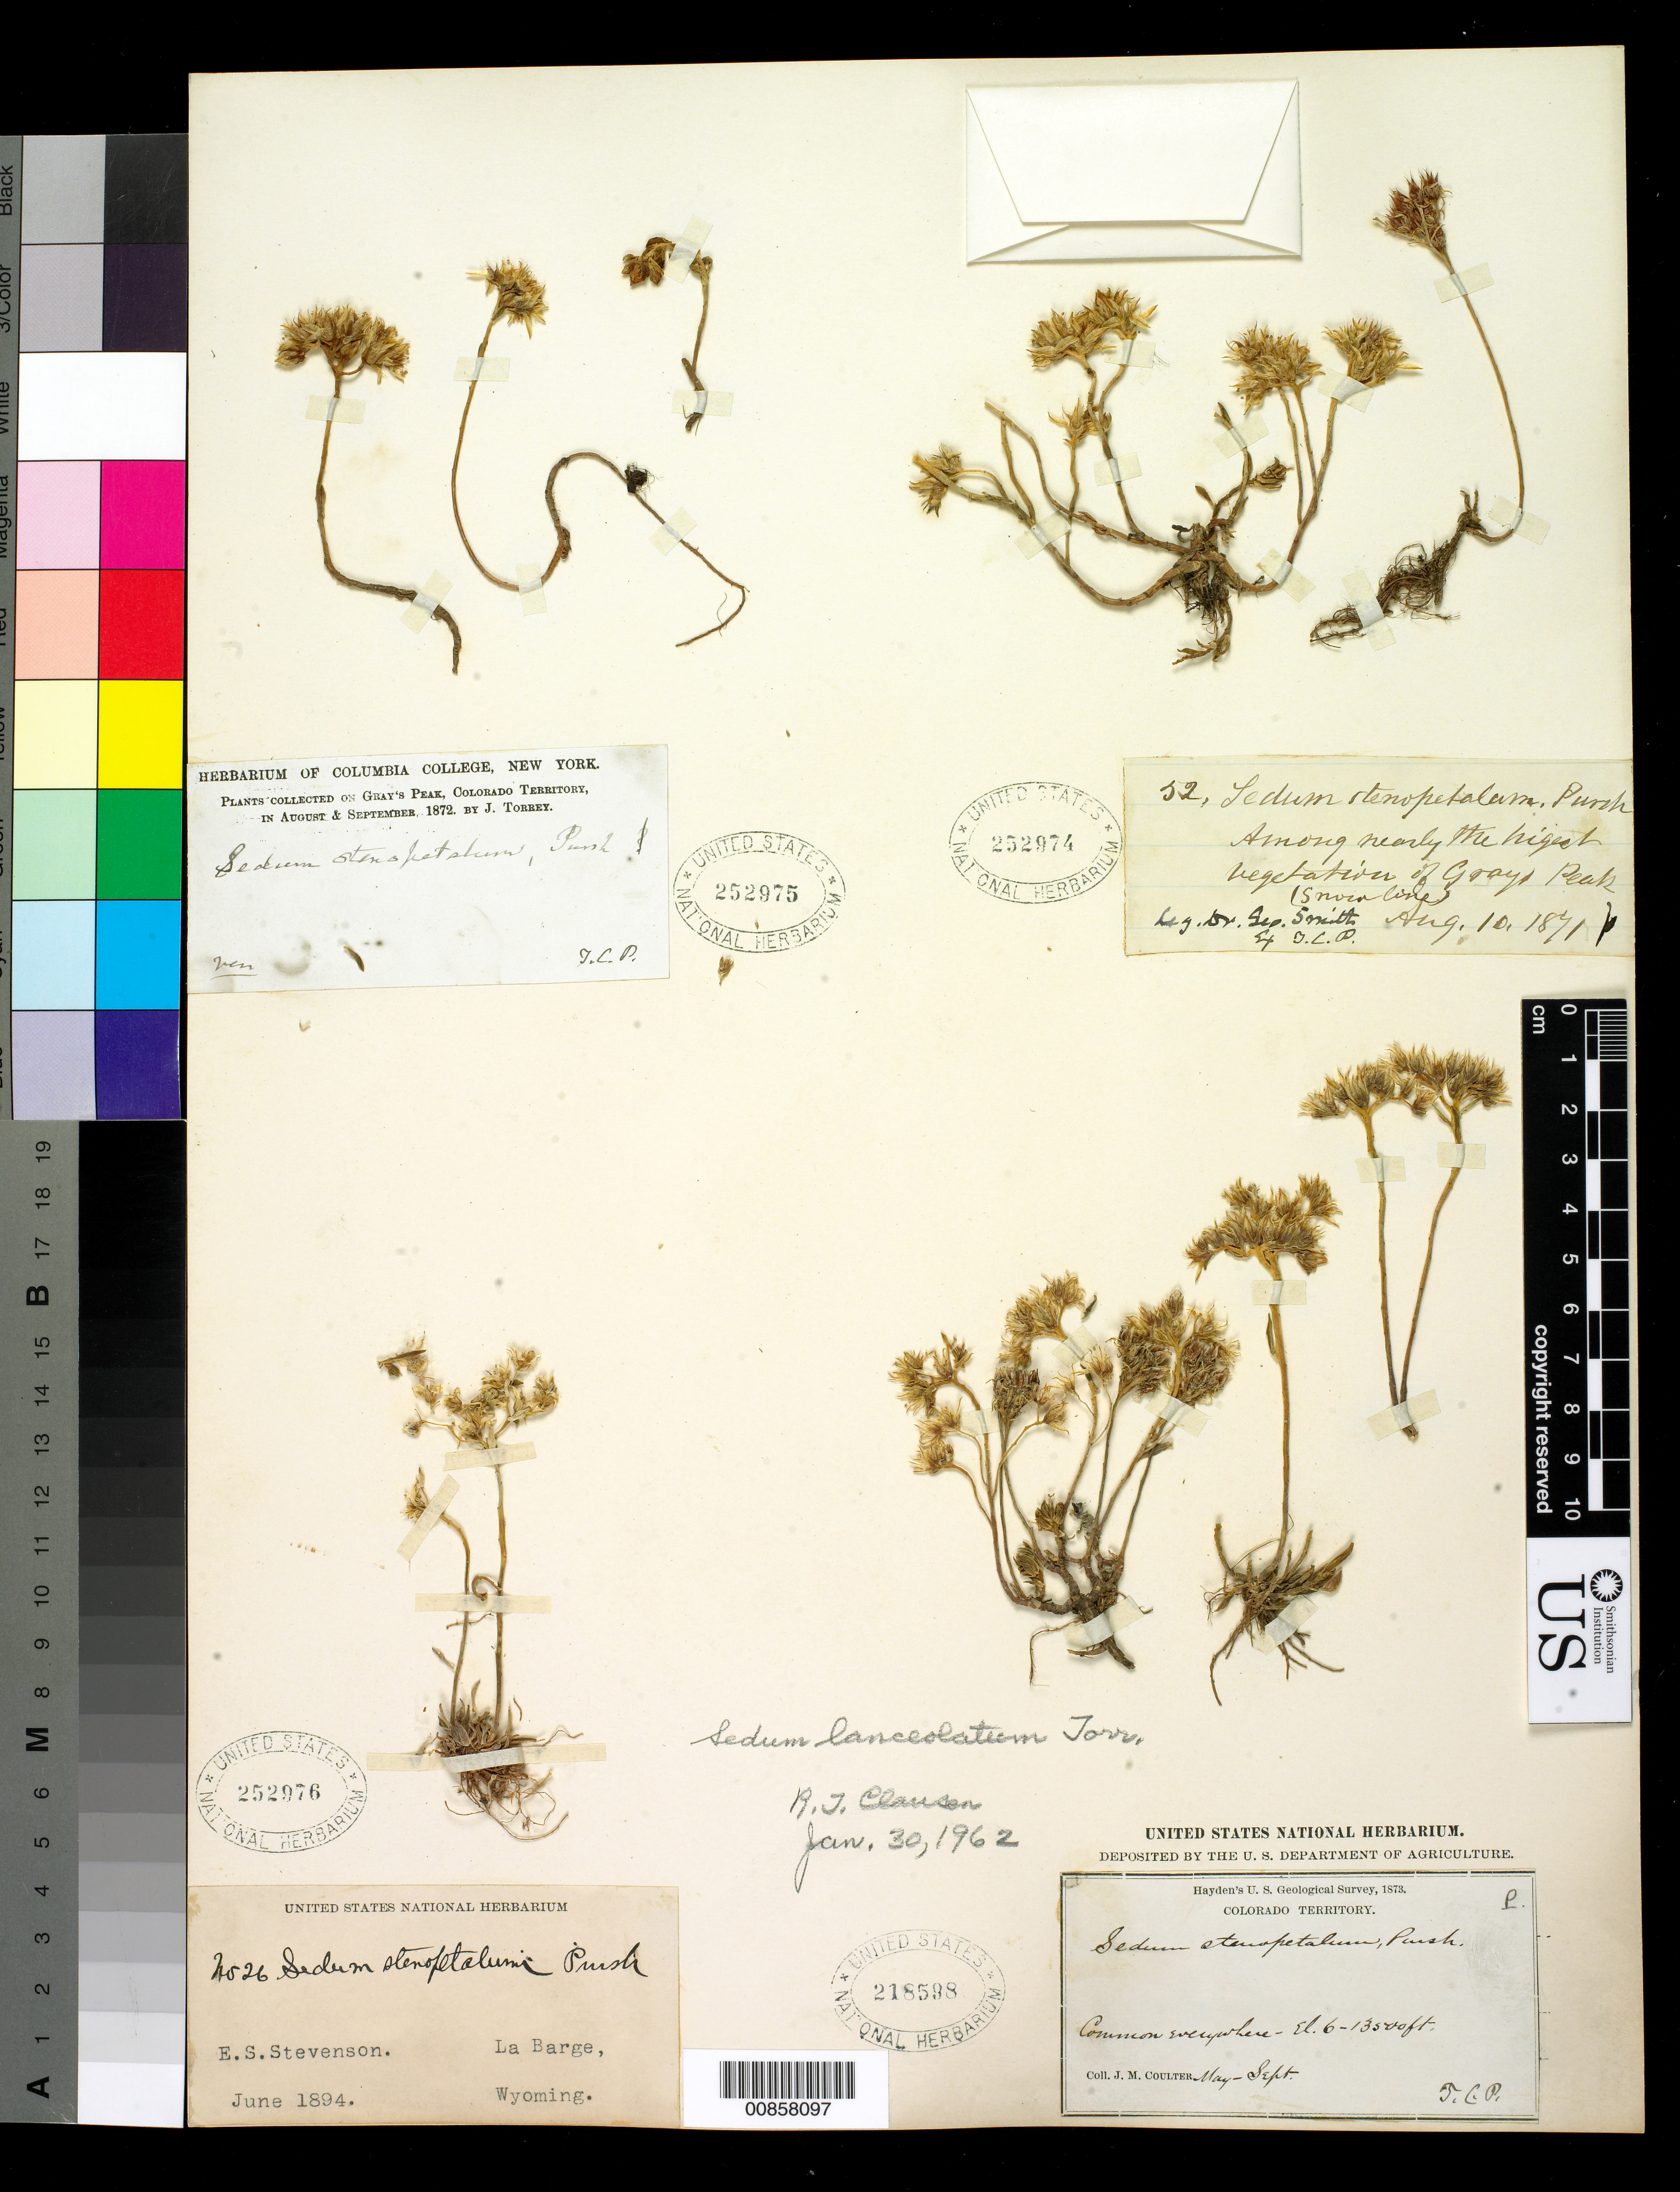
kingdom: Plantae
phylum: Tracheophyta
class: Magnoliopsida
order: Saxifragales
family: Crassulaceae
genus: Sedum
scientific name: Sedum lanceolatum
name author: Torr.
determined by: Clausen, R. J.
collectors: J. M. Coulter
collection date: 1873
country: United States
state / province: Colorado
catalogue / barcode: US 218598